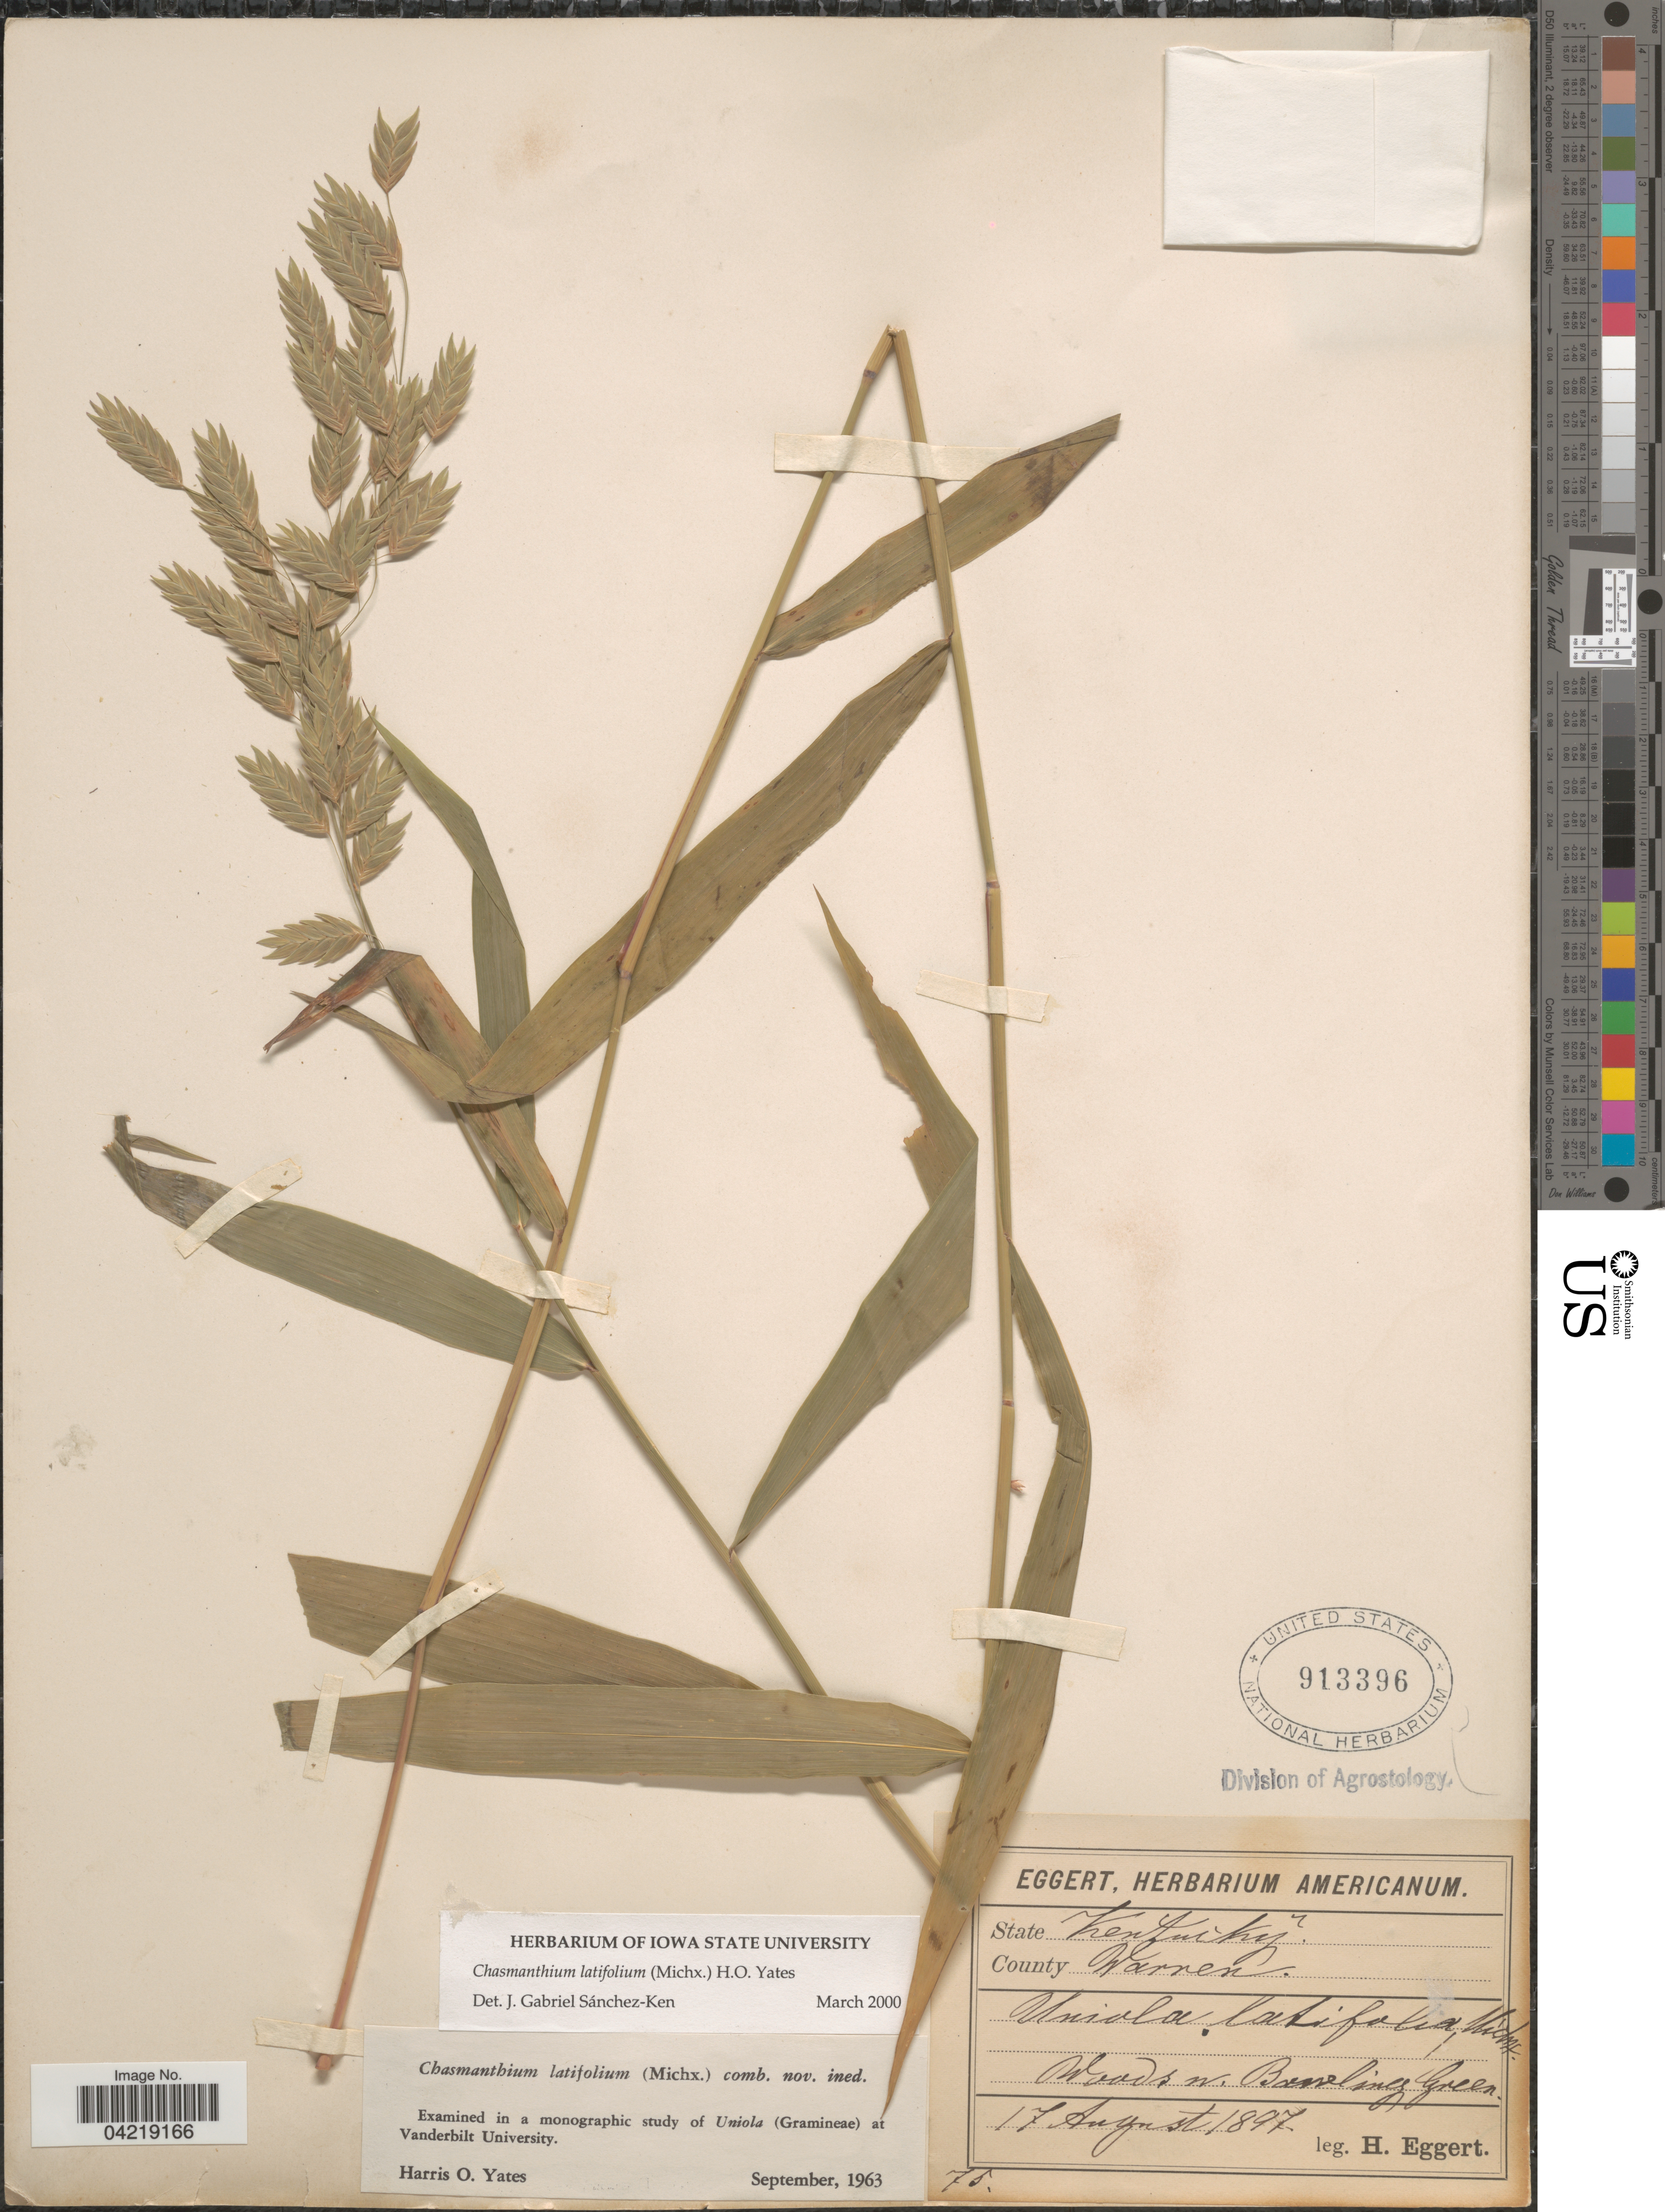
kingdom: Plantae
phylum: Tracheophyta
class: Liliopsida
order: Poales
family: Poaceae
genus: Chasmanthium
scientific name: Chasmanthium latifolium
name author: (Michx.) H.O. Yates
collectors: H. Eggert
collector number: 75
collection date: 1897-08-17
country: United States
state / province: Kentucky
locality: County Warren. Woods w. Bowling Green.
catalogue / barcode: US 913396